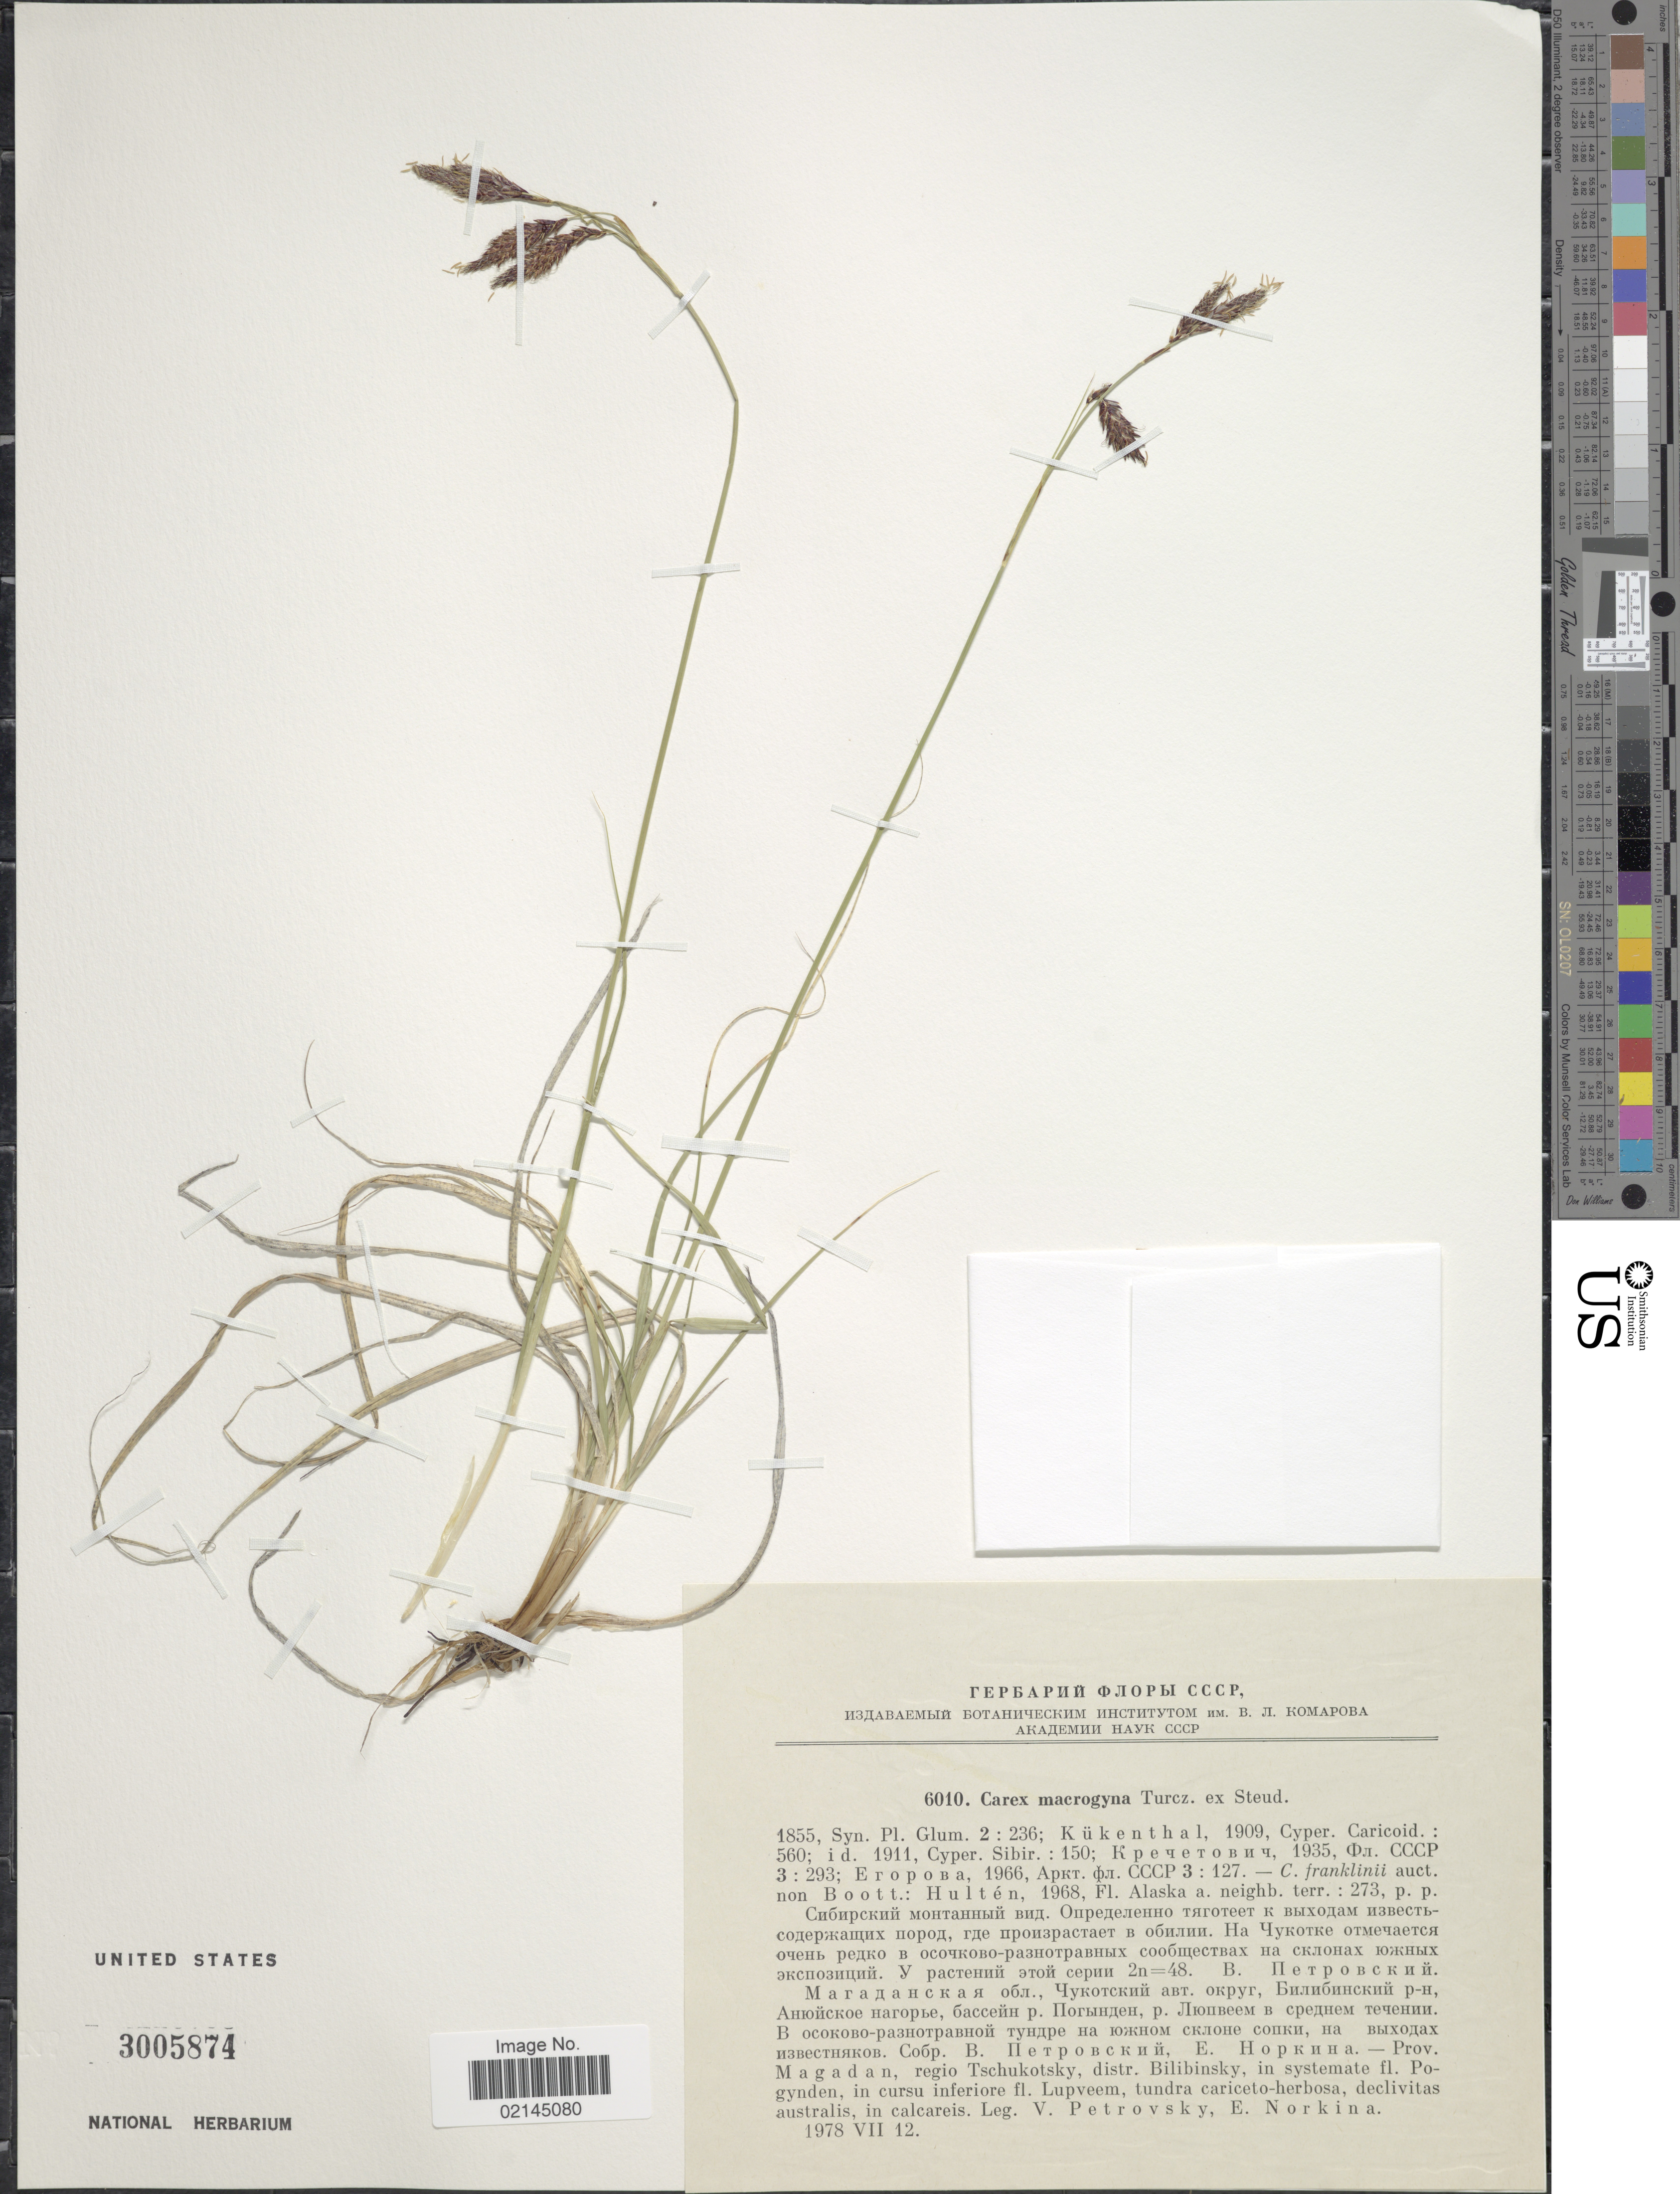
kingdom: Plantae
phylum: Tracheophyta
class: Liliopsida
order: Poales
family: Cyperaceae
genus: Carex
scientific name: Carex petricosa var. petricosa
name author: Dewey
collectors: V. Petrovsky & E. Norkina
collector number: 6010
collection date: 1978-07-12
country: Russian Federation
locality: Regio Tschukotsky, distr. Bilibinsky, in systemate fl. Pogynden, in cursu inferiore fl. Lupveem, tundra carceto-herbosa, declivitas austrlais, in calvareis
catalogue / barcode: US 3005874